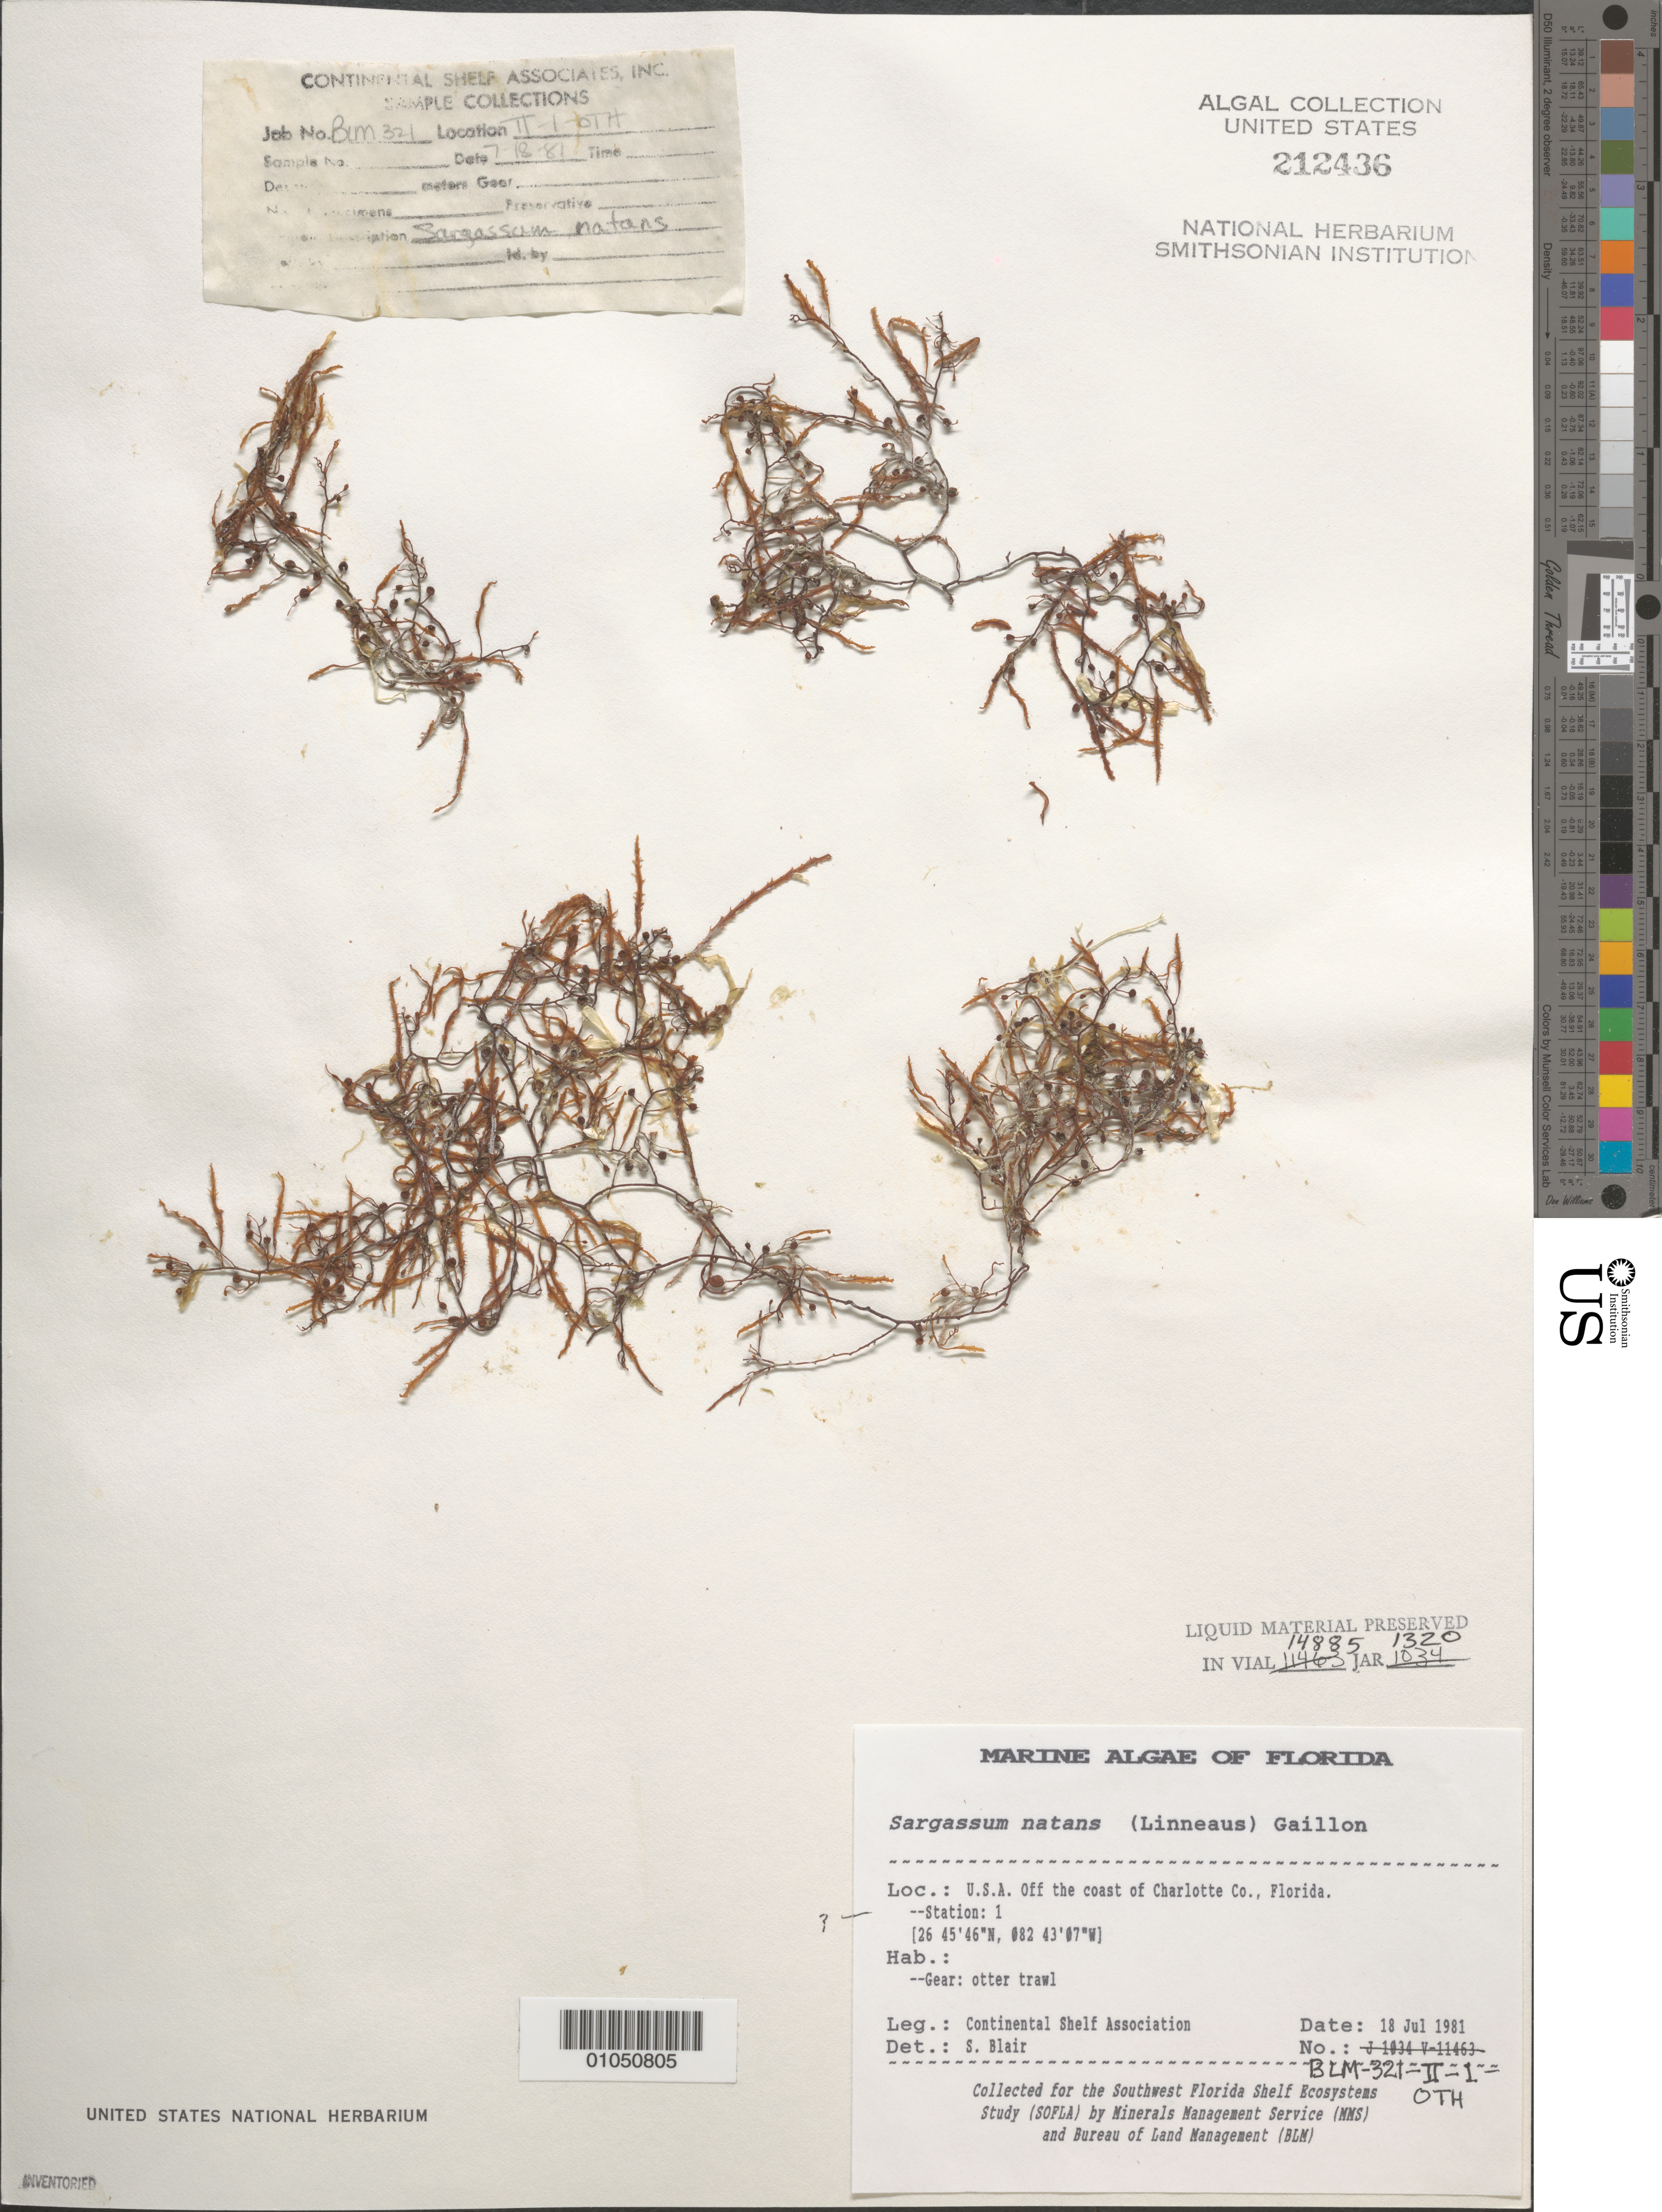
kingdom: Chromista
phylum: Ochrophyta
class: Phaeophyceae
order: Fucales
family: Sargassaceae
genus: Sargassum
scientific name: Sargassum natans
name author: (L.) Gaillon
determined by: Blair, S. M.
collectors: Continental Shelf Associates for the MMS/BLM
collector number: BLM-321-II-1-OTH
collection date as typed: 18 Jul 1981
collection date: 1981-07-18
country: United States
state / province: Florida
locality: Gulf of Mexico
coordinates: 26 45'46"N, 82 43'07"W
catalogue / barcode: US 212436